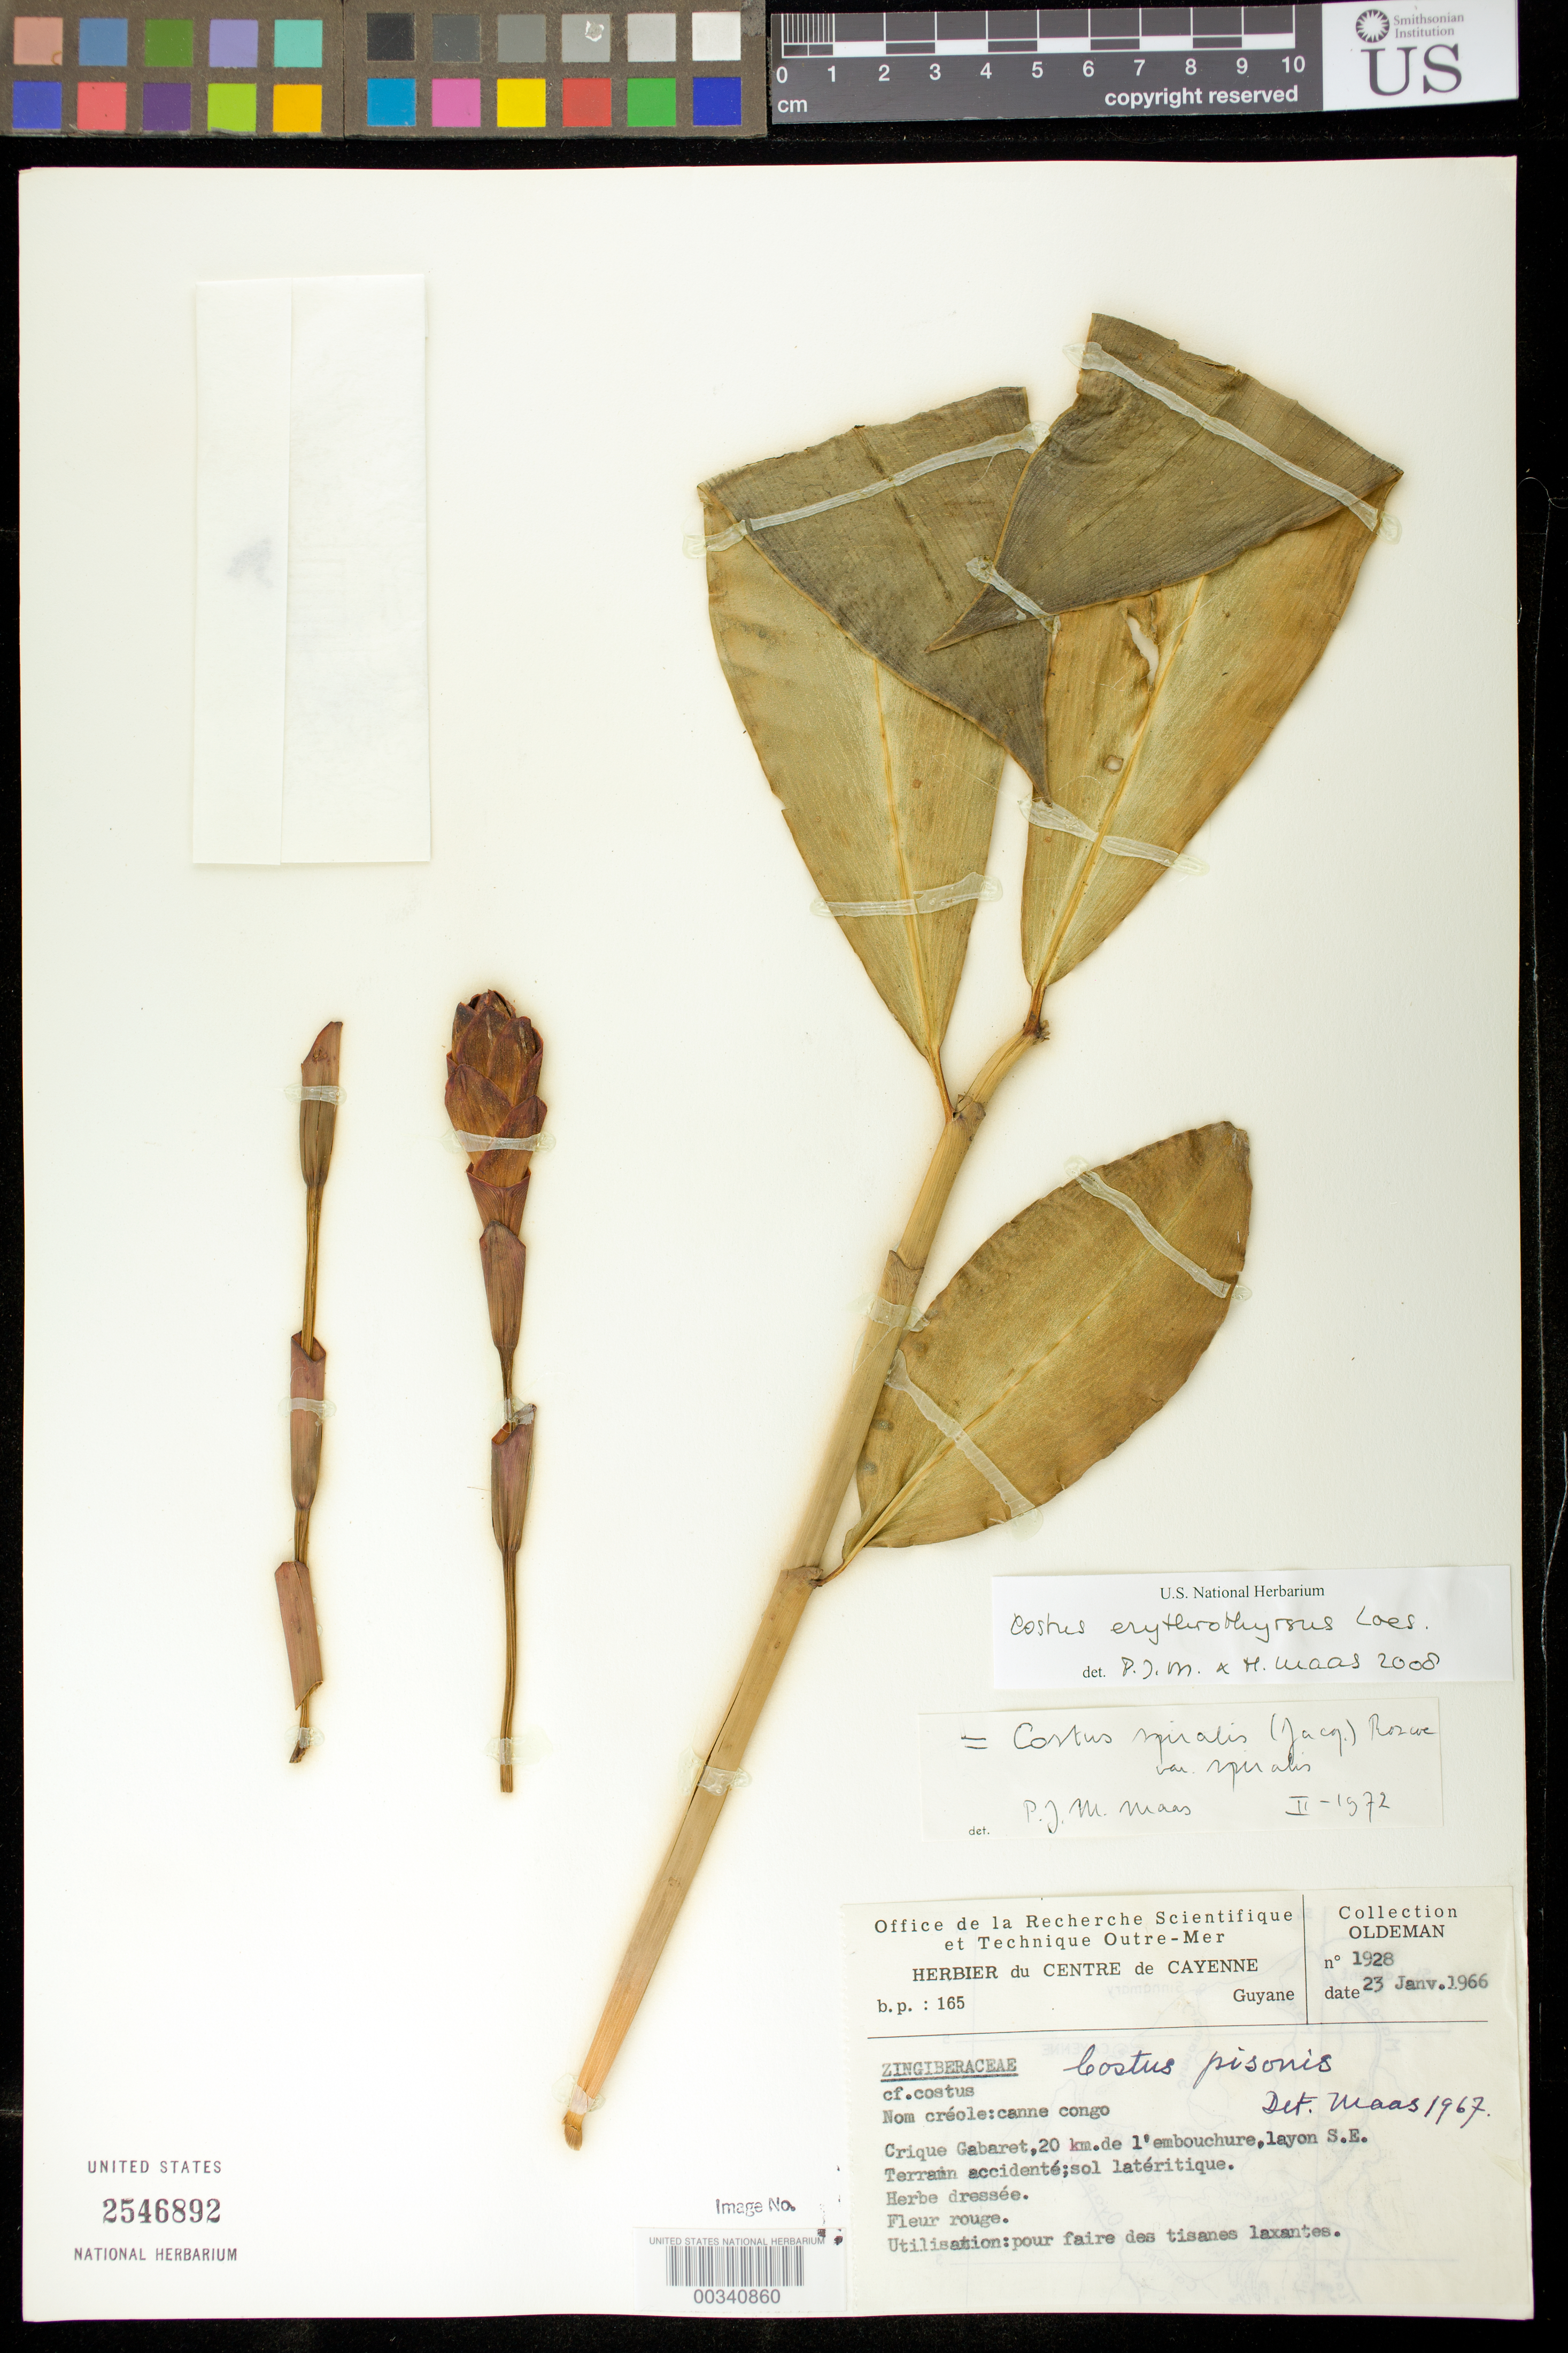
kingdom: Plantae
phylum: Tracheophyta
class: Liliopsida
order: Zingiberales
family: Costaceae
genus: Costus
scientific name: Costus spiralis var. spiralis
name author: (Jacq.) Roscoe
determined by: Maas, Paul J. M.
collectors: R. Oldeman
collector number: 1928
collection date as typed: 23 Jan 1966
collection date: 1966-01-23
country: French Guiana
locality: Crique gabaret, 20 km de l'embouchure, layon s.e.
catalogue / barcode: US 2546892